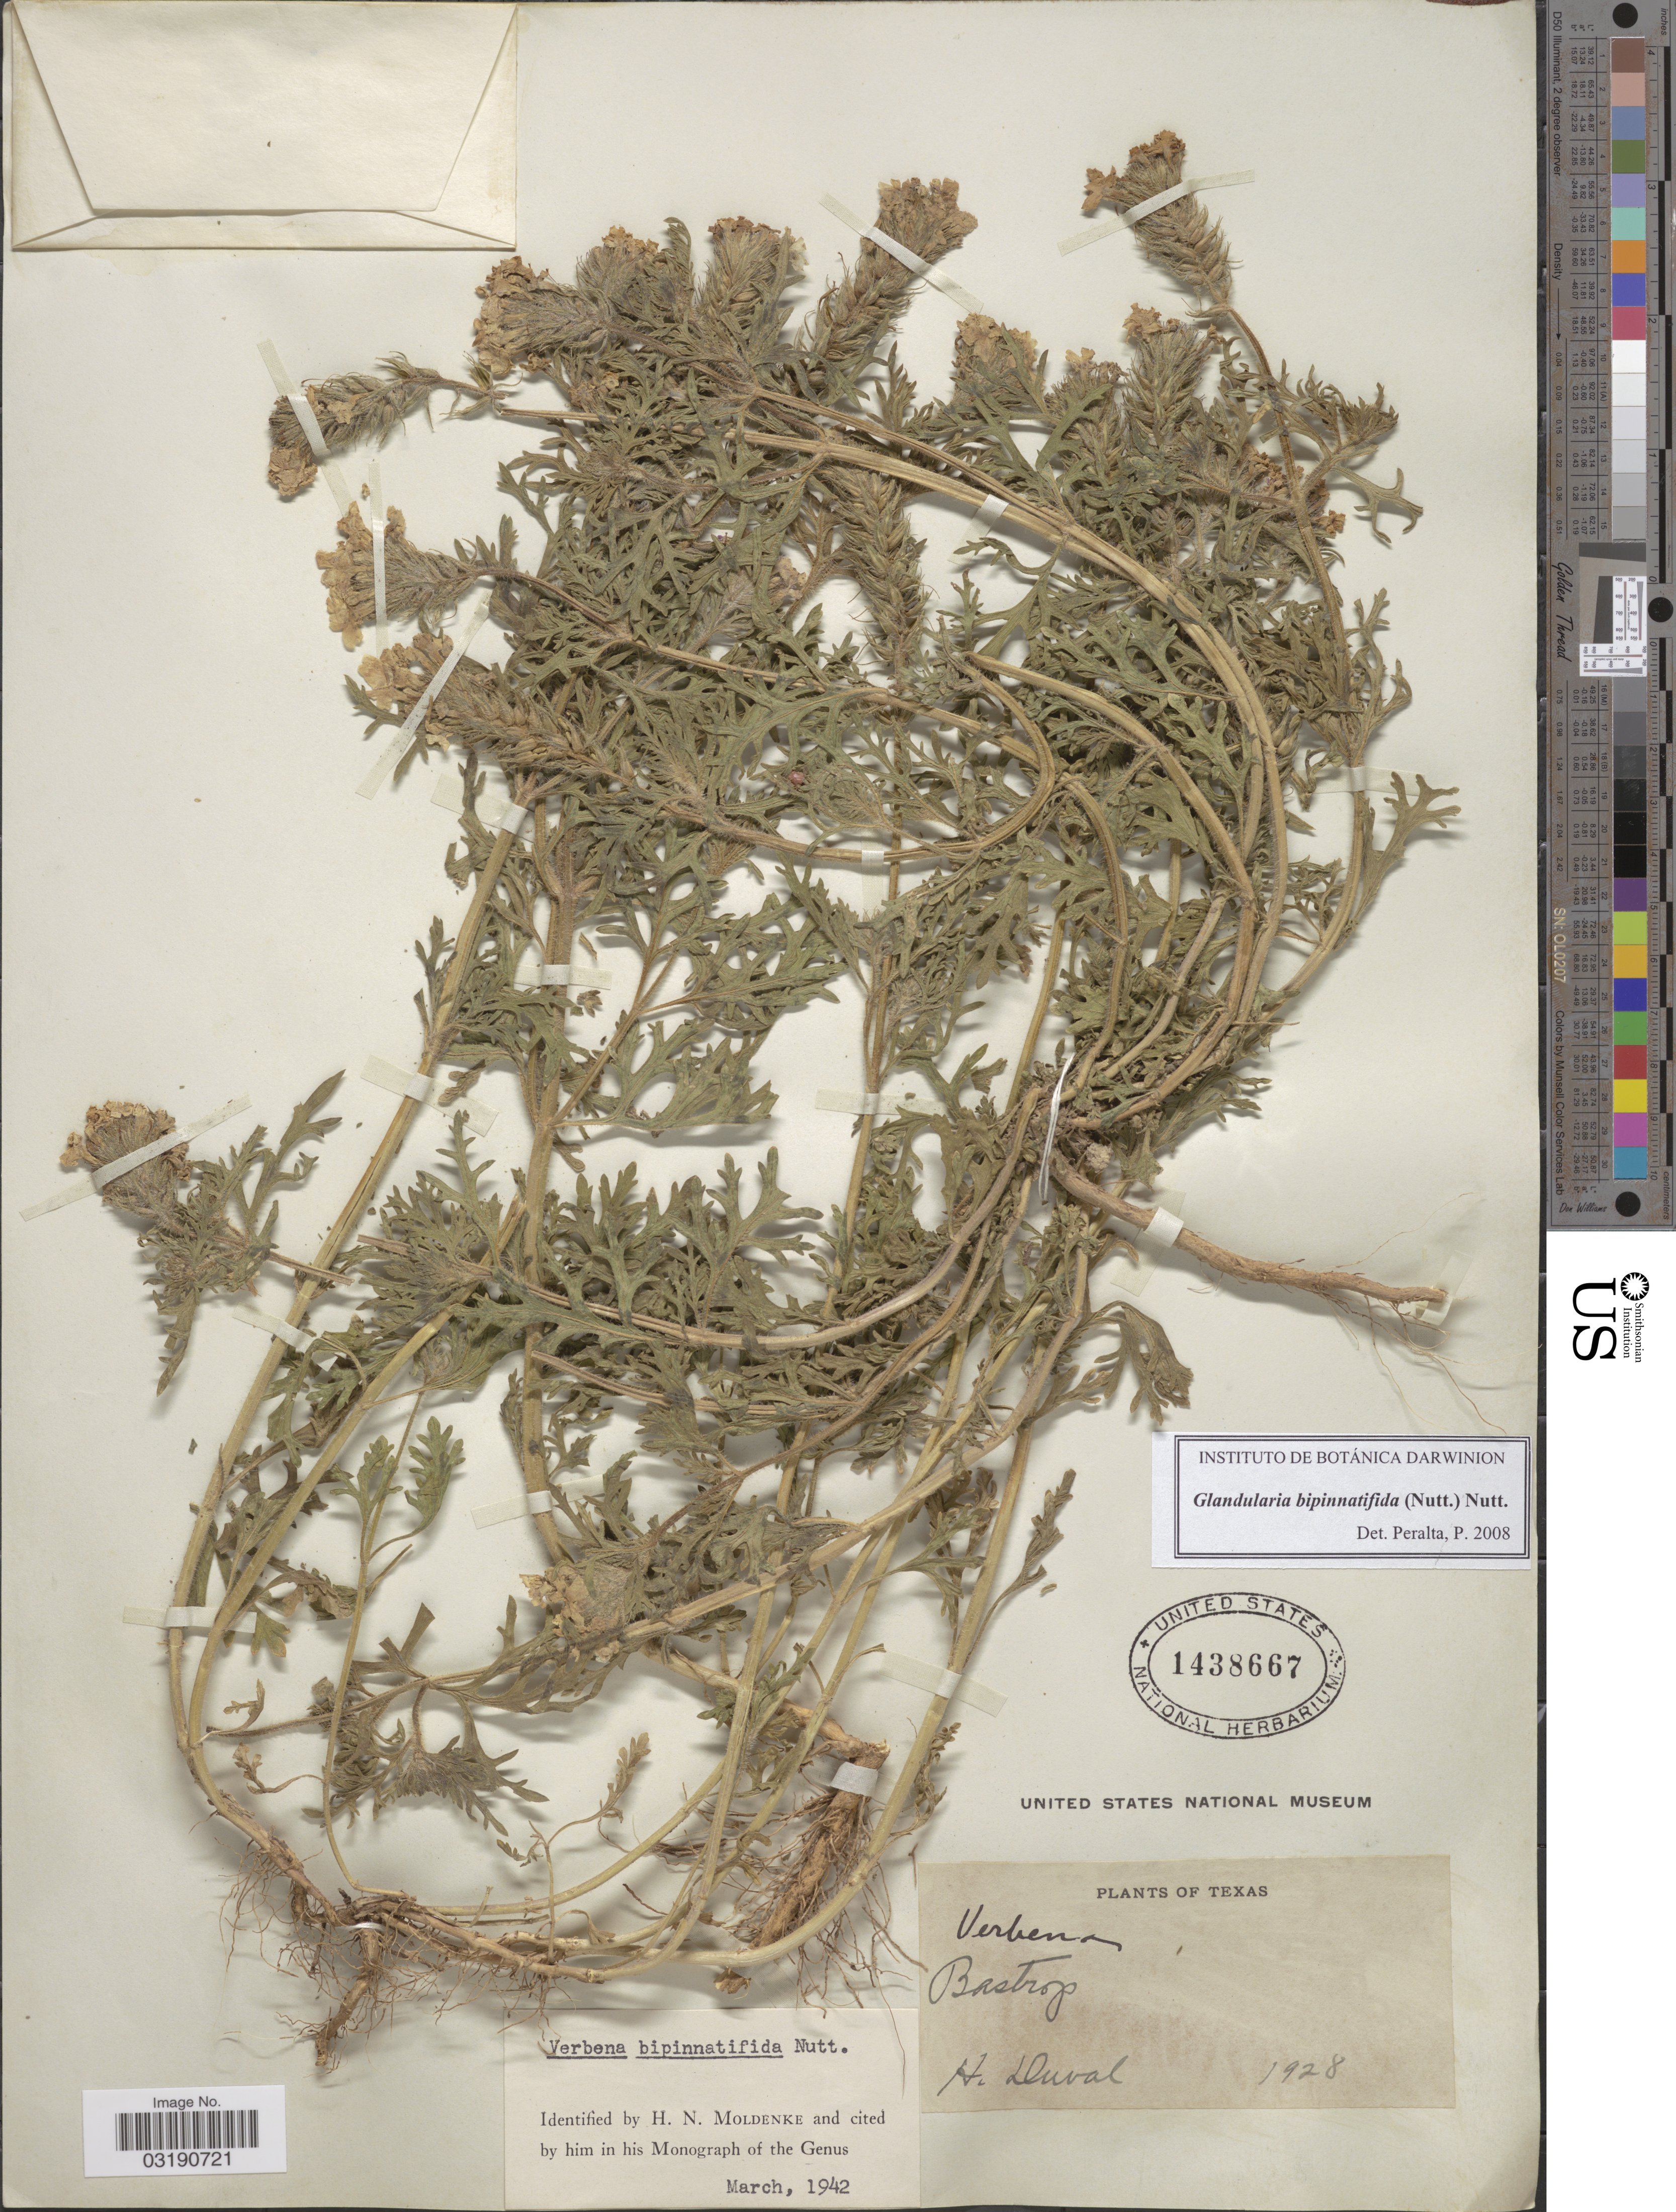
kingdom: Plantae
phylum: Tracheophyta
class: Magnoliopsida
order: Lamiales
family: Verbenaceae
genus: Verbena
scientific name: Verbena bipinnatifida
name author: (Schauer) Nutt.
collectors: H. Duval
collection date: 1928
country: United States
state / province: Texas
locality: Bastrop.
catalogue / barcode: US 1438667